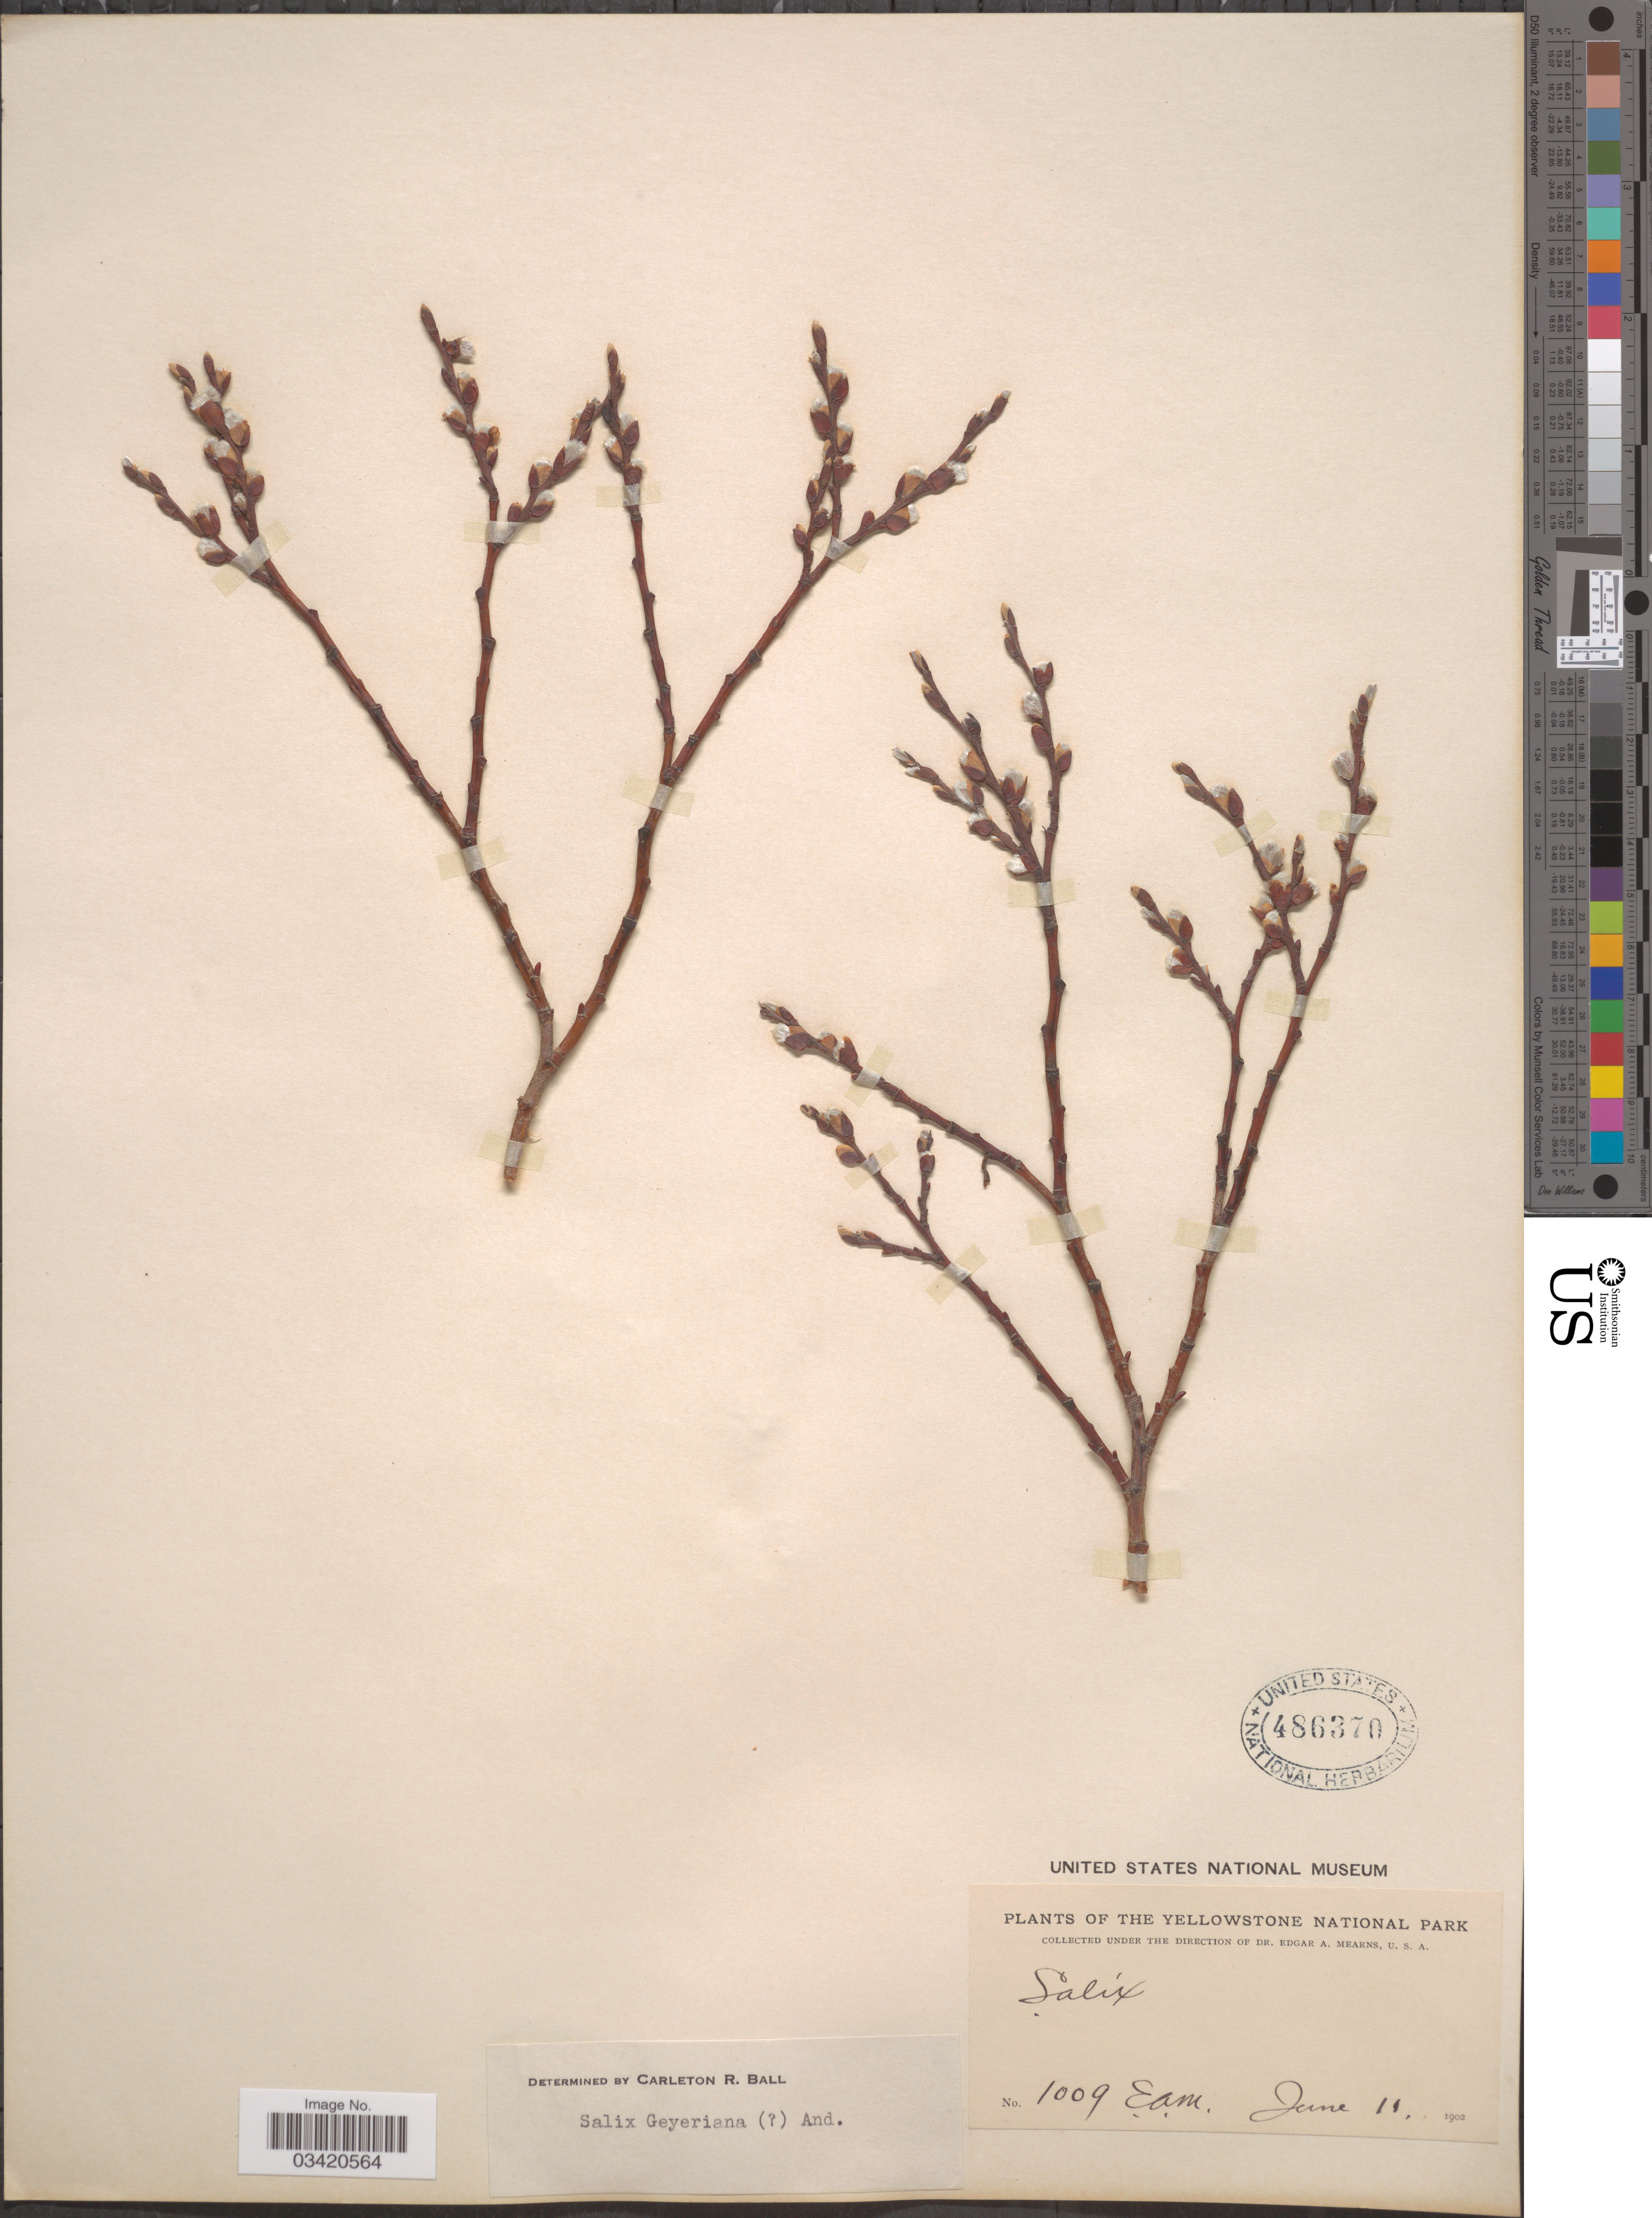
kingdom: Plantae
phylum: Tracheophyta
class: Magnoliopsida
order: Malpighiales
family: Salicaceae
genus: Salix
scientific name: Salix geyeriana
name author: Andersson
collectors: E. A. Mearns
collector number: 1009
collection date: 1902-06-11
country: United States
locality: The Yellowstone National Park.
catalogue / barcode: US 486370